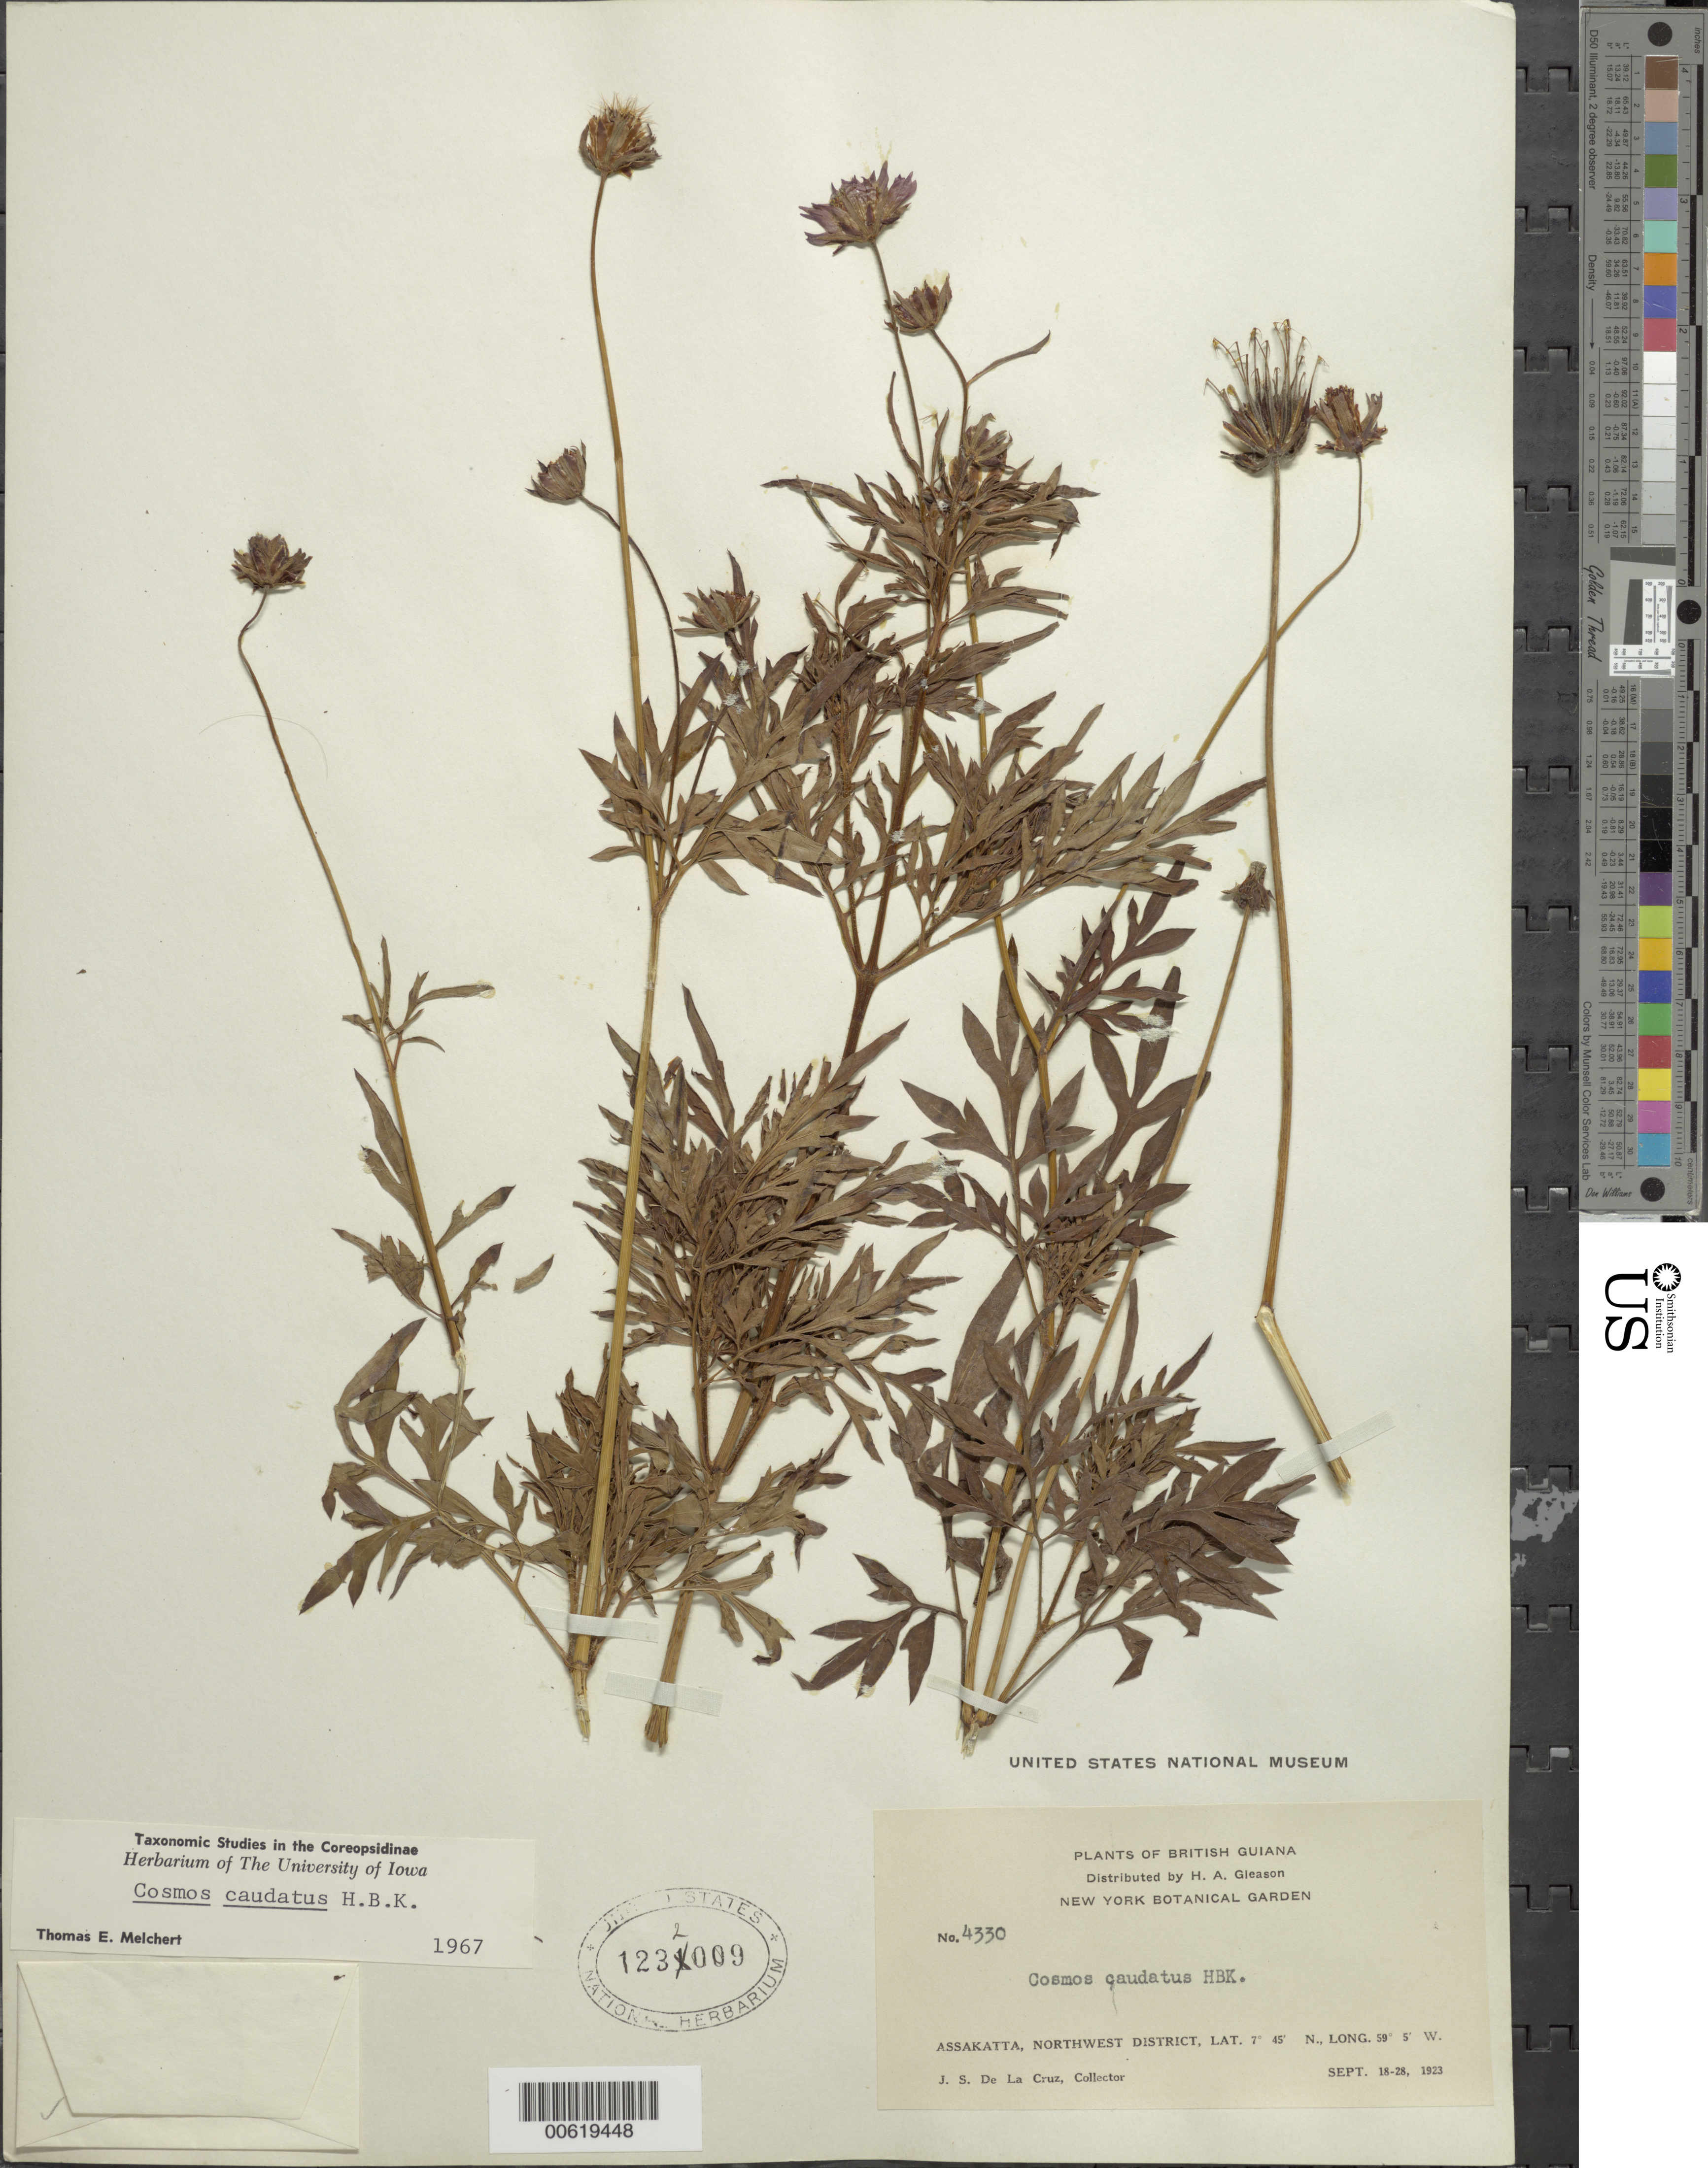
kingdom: Plantae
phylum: Tracheophyta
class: Magnoliopsida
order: Asterales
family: Asteraceae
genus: Cosmos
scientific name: Cosmos caudatus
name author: Kunth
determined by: Melchert, T. E.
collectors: J. S. de la Cruz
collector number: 4330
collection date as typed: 18-Sep-23 to 28-Sep-23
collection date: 1923-09-18/1923-09-28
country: Guyana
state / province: Barima-Waini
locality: Assakatta, NW District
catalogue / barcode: US 1232009